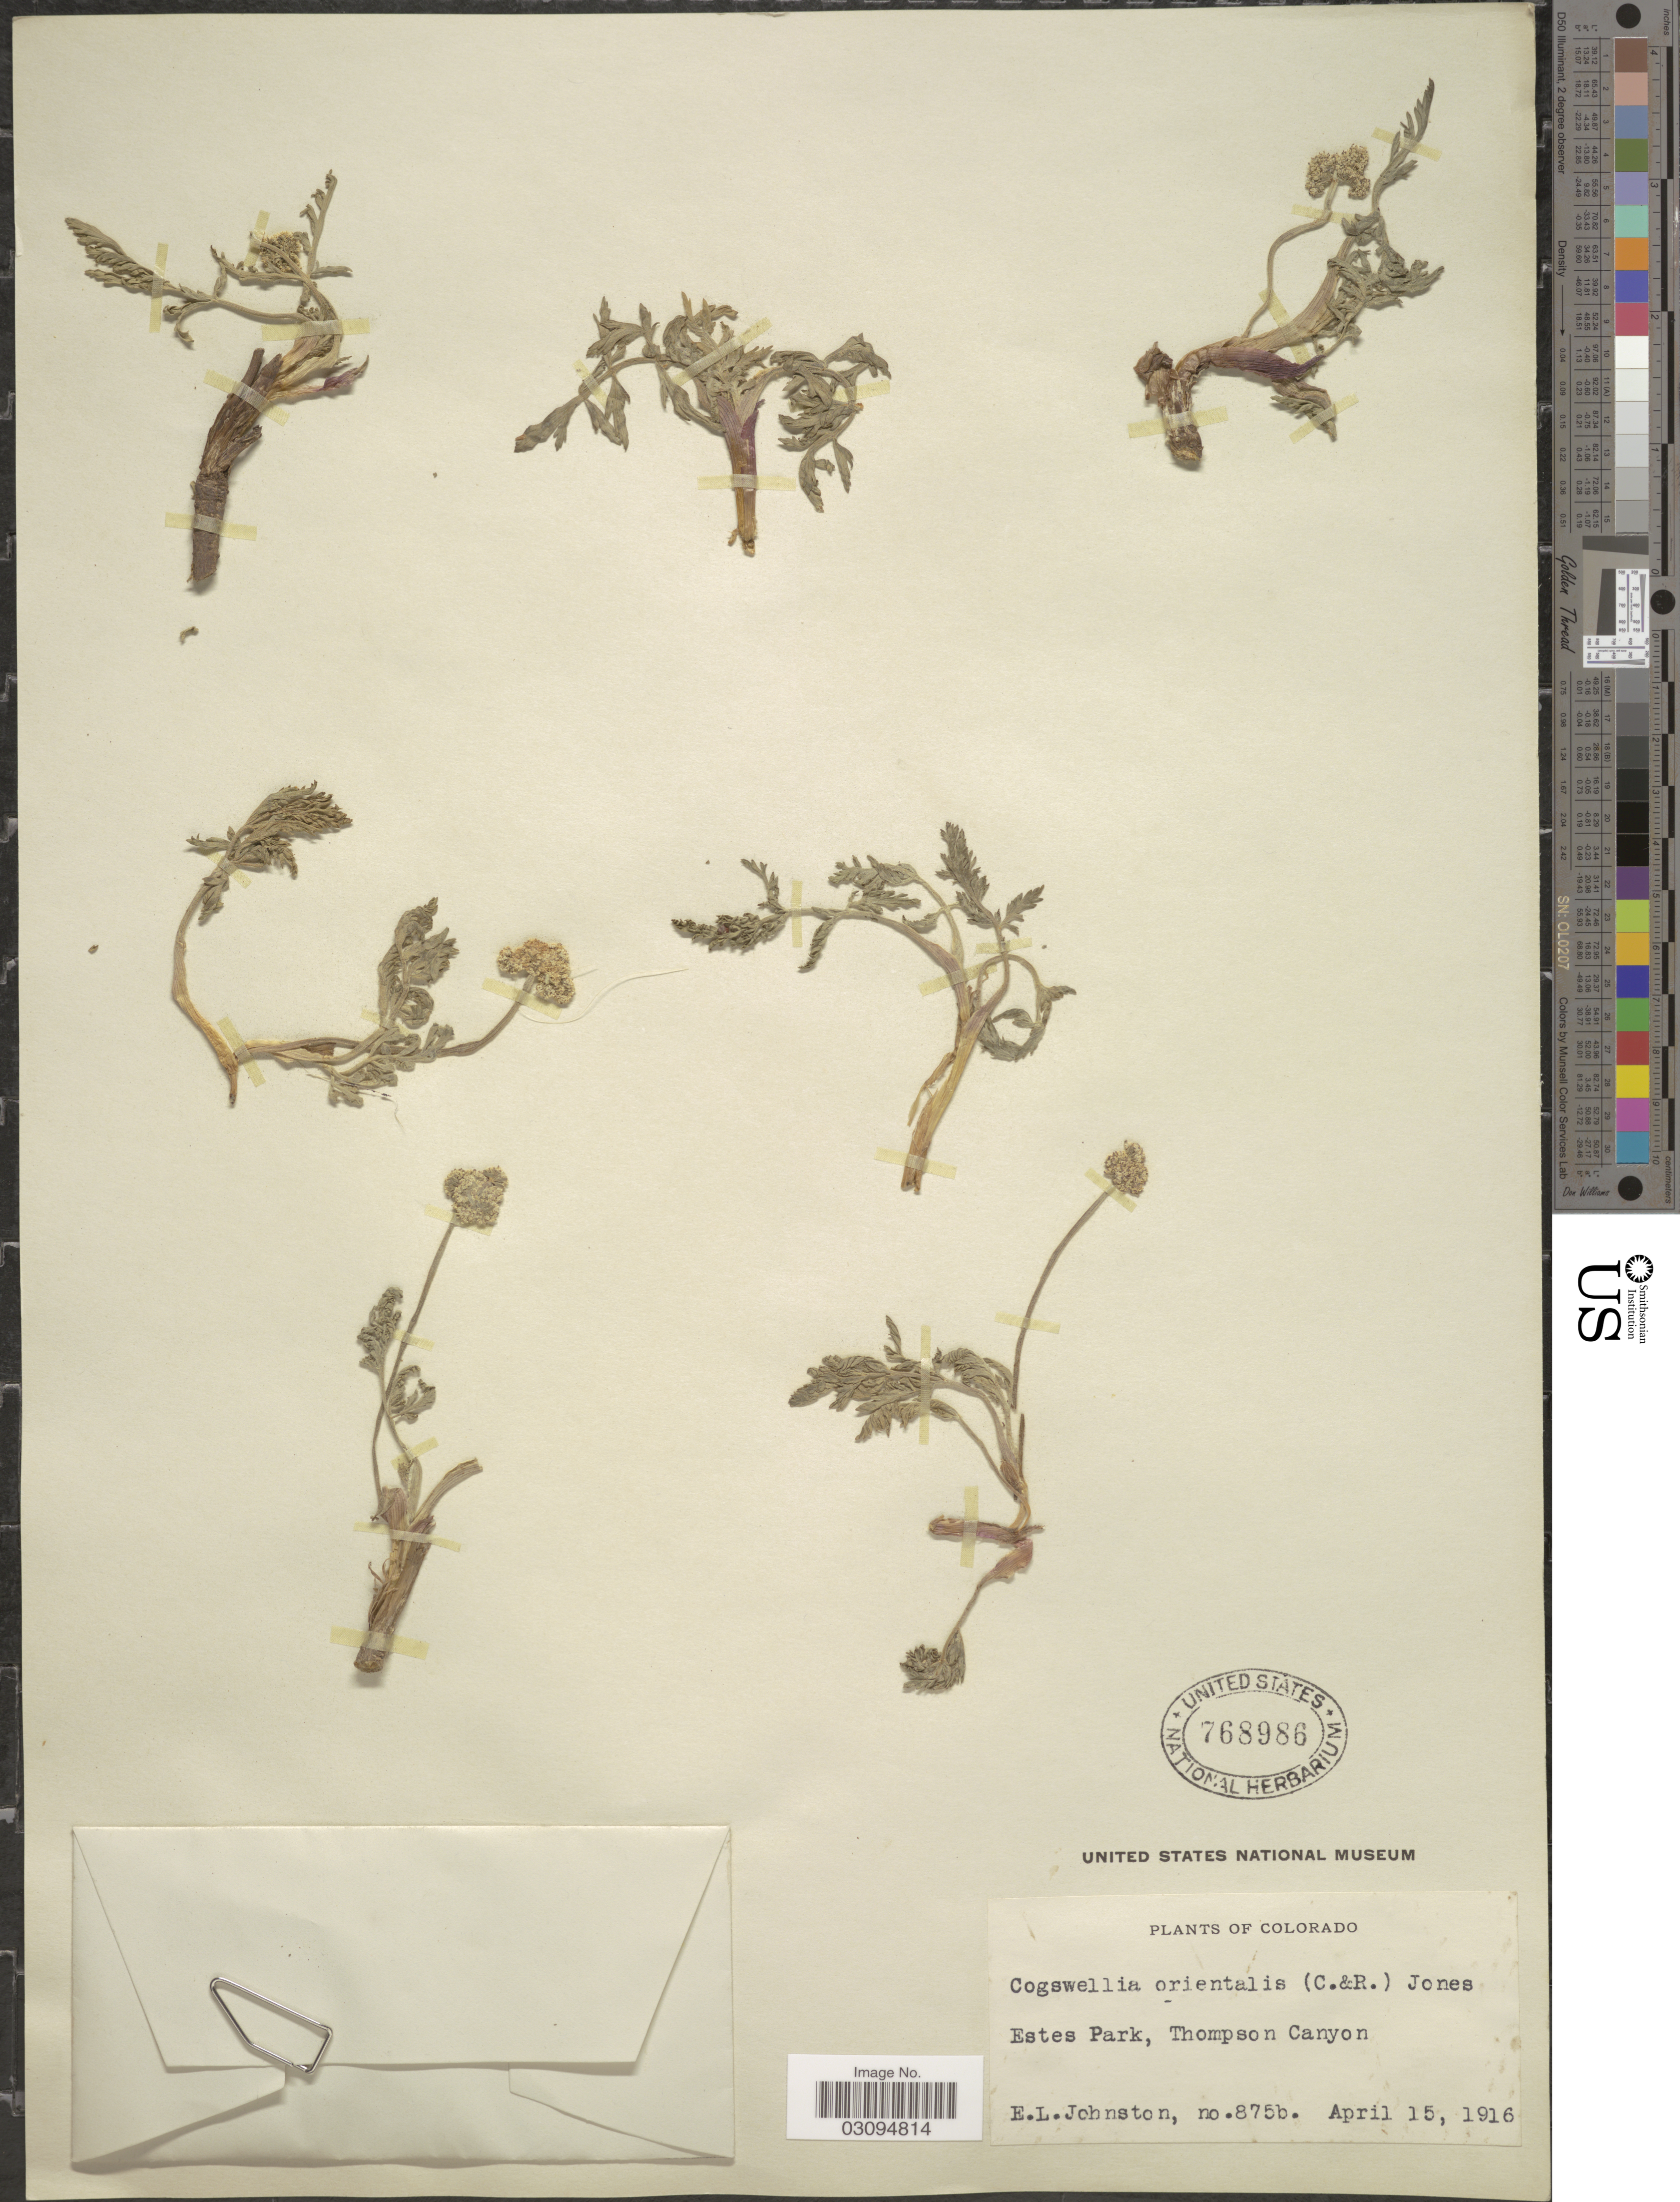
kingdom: Plantae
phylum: Tracheophyta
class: Magnoliopsida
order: Apiales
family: Apiaceae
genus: Lomatium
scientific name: Lomatium orientale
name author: J.M. Coult. & Rose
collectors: E. L. Johnston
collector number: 875b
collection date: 1916-04-15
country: United States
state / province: Colorado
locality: Estes Park, Thompson Canyon.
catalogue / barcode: US 768986